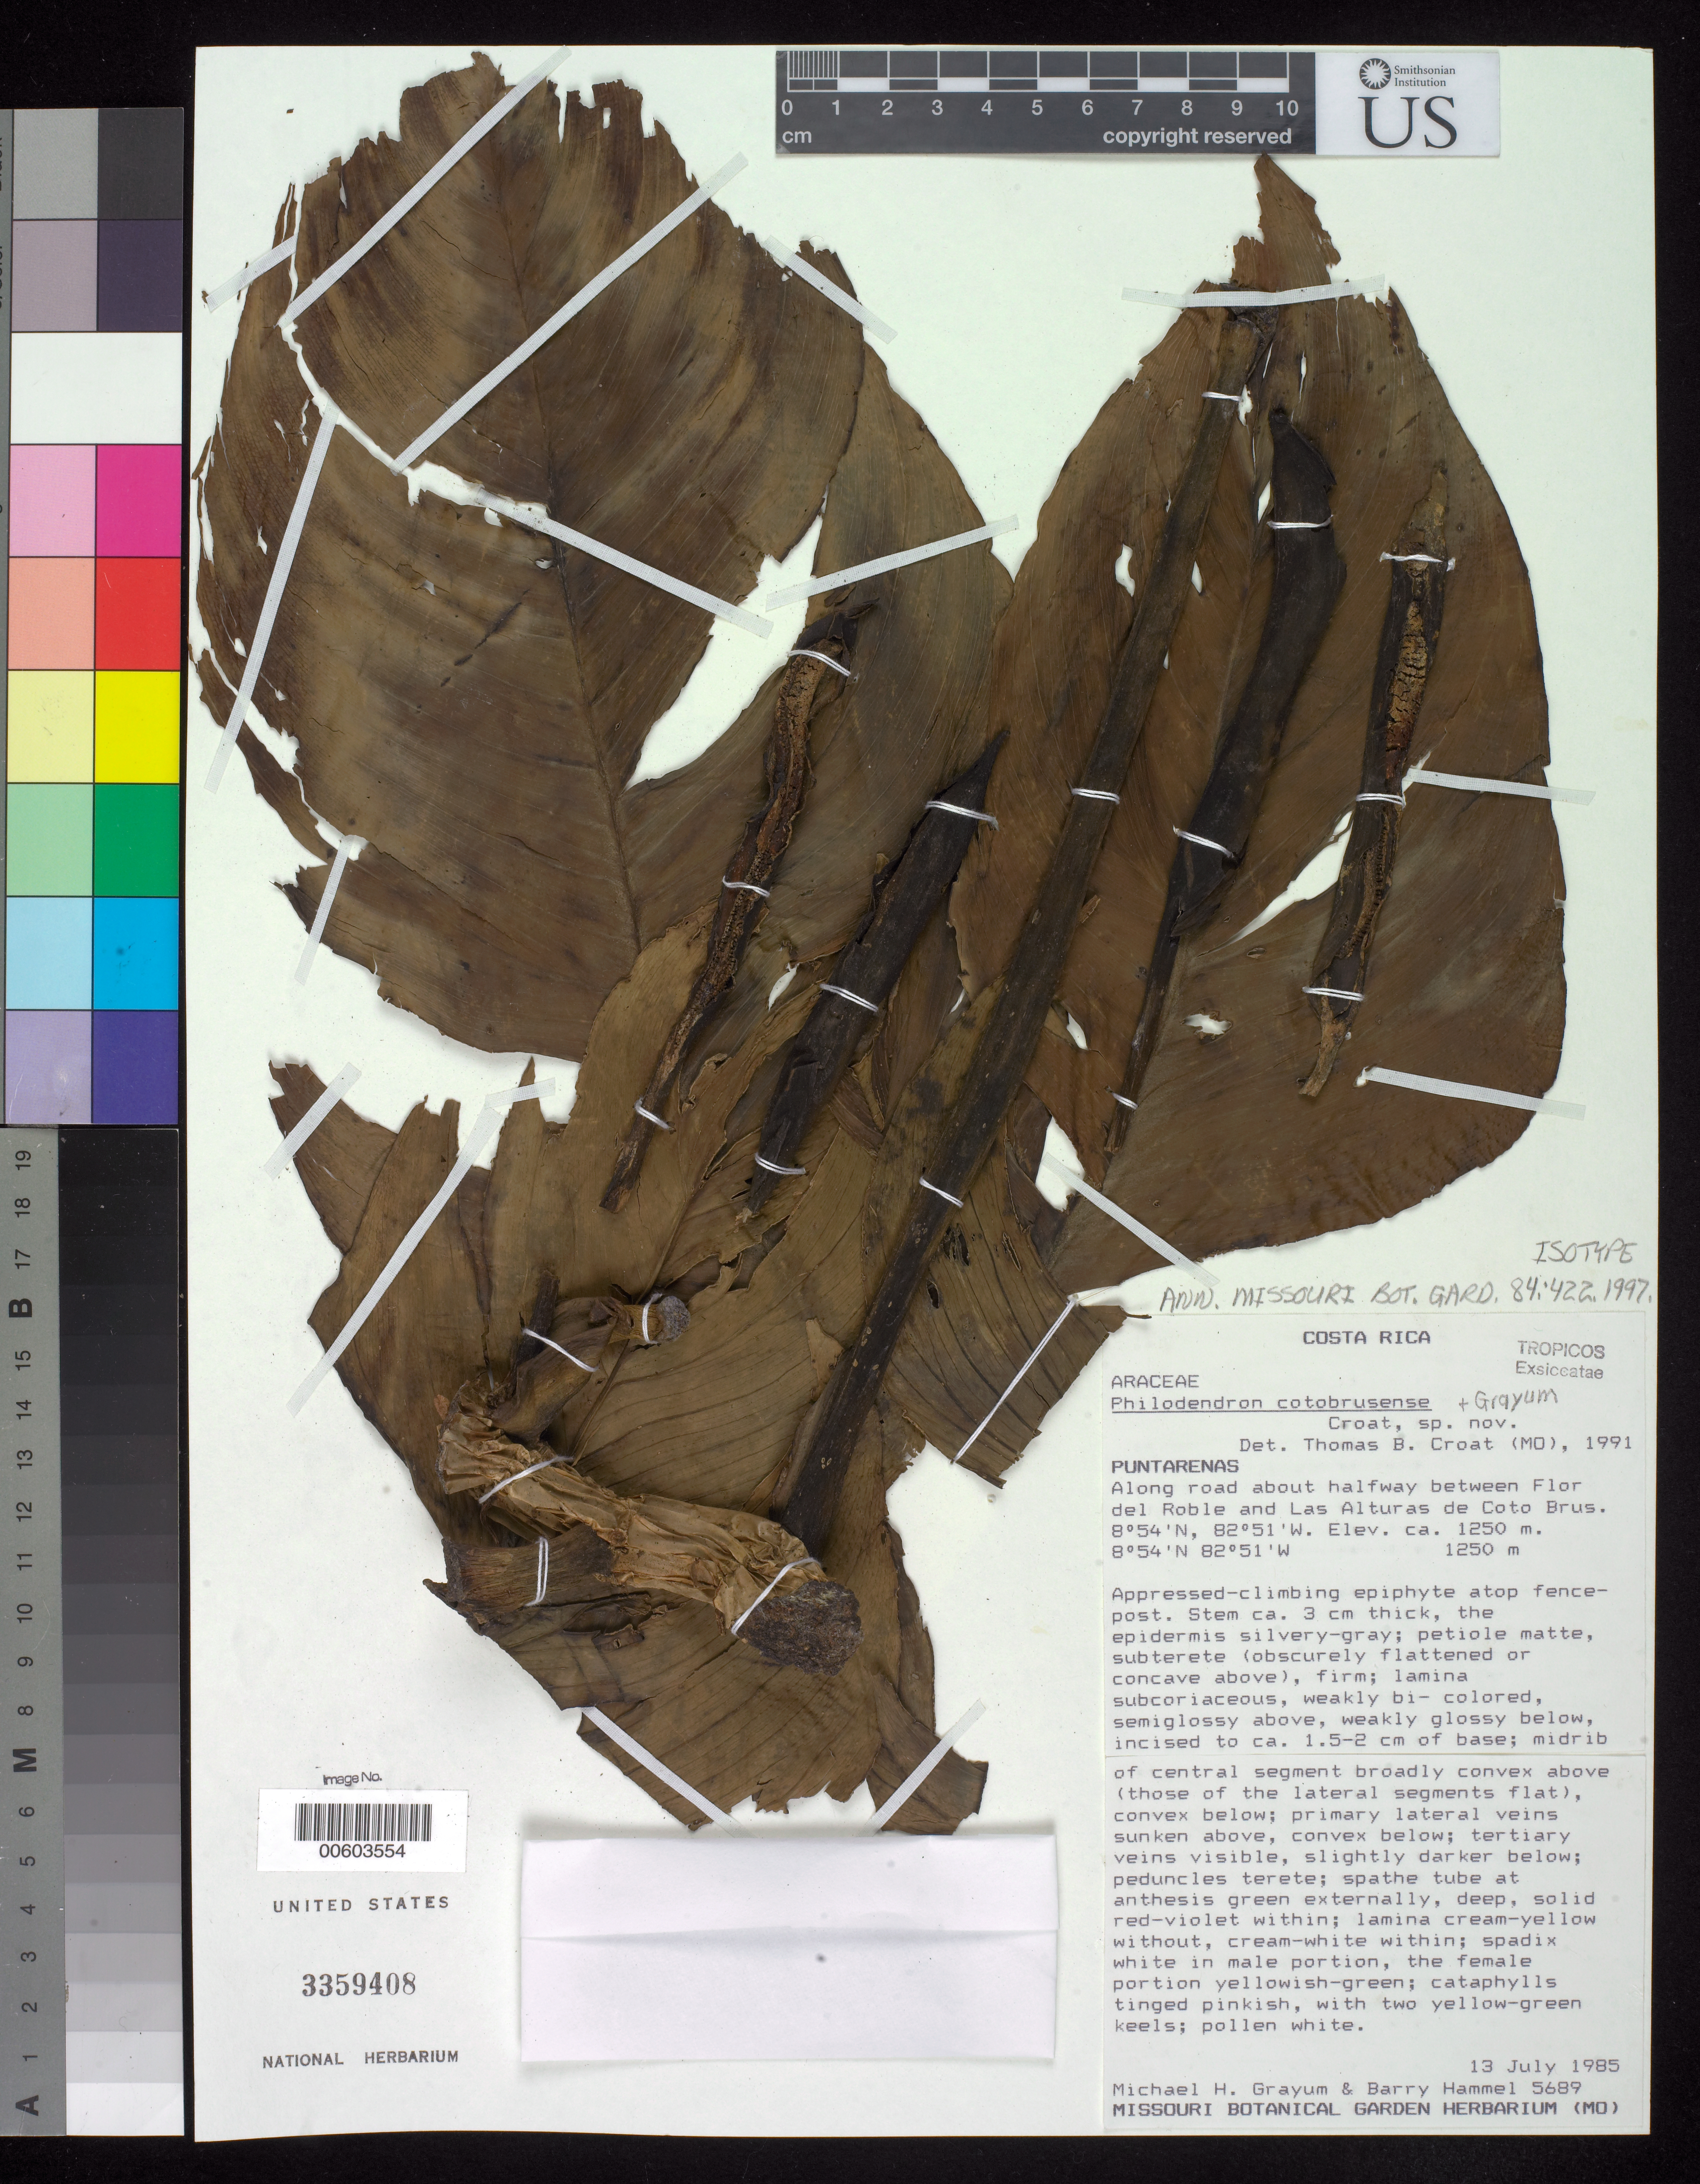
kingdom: Plantae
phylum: Tracheophyta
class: Liliopsida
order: Alismatales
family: Araceae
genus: Philodendron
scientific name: Philodendron cotobrusense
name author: Croat & Grayum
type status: Isotype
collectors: M. H. Grayum & B. Hammel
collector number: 5689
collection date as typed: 13 Jul 1985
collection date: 1985-07-13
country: Costa Rica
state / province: Puntarenas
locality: Along road ca. halfway between Flor del Roble & Las Alturas de Coto Brus.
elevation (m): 1250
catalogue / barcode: US 3359408